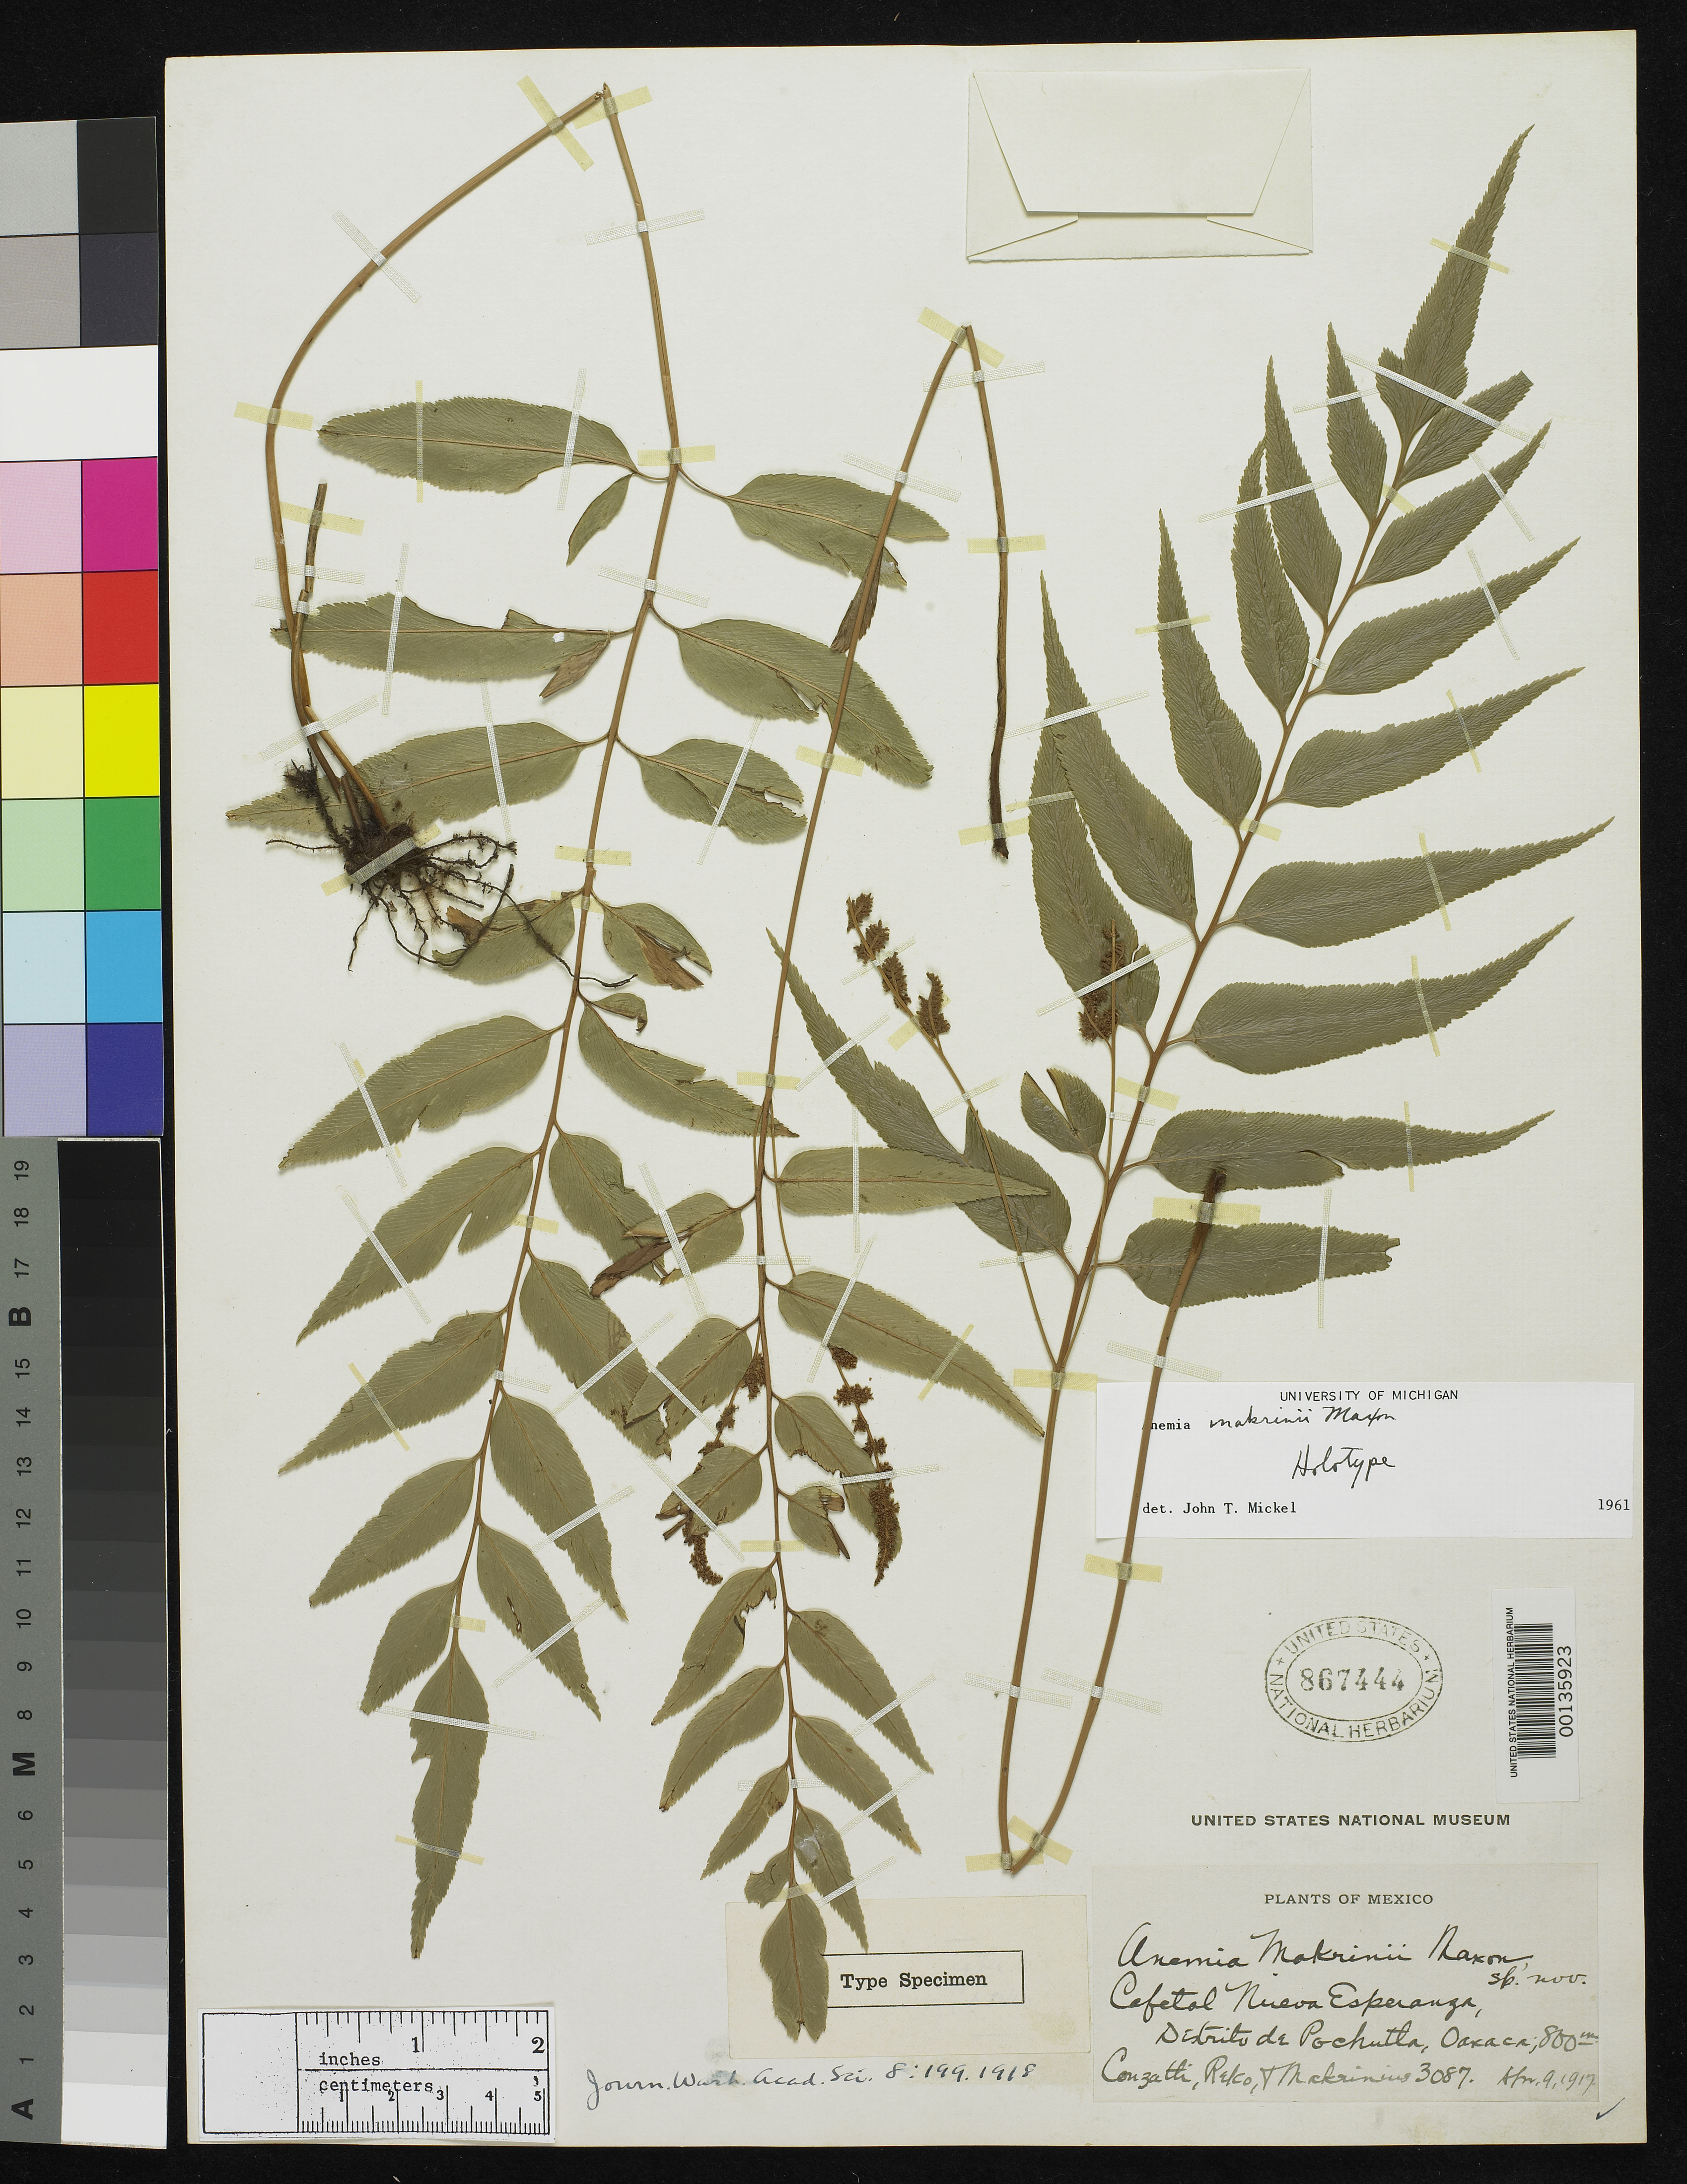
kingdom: Plantae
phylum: Tracheophyta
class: Polypodiopsida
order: Schizaeales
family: Anemiaceae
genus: Anemia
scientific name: Anemia makrinii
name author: Maxon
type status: Holotype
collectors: C. Conzatti, B. P. Reko & E. Makrinius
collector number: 3087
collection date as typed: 09 Apr 1917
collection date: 1917-04-09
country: Mexico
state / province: Oaxaca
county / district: Pochutla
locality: Cafetal Nueva Esperanza, distrito de Pochutla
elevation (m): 800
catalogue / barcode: US 867444